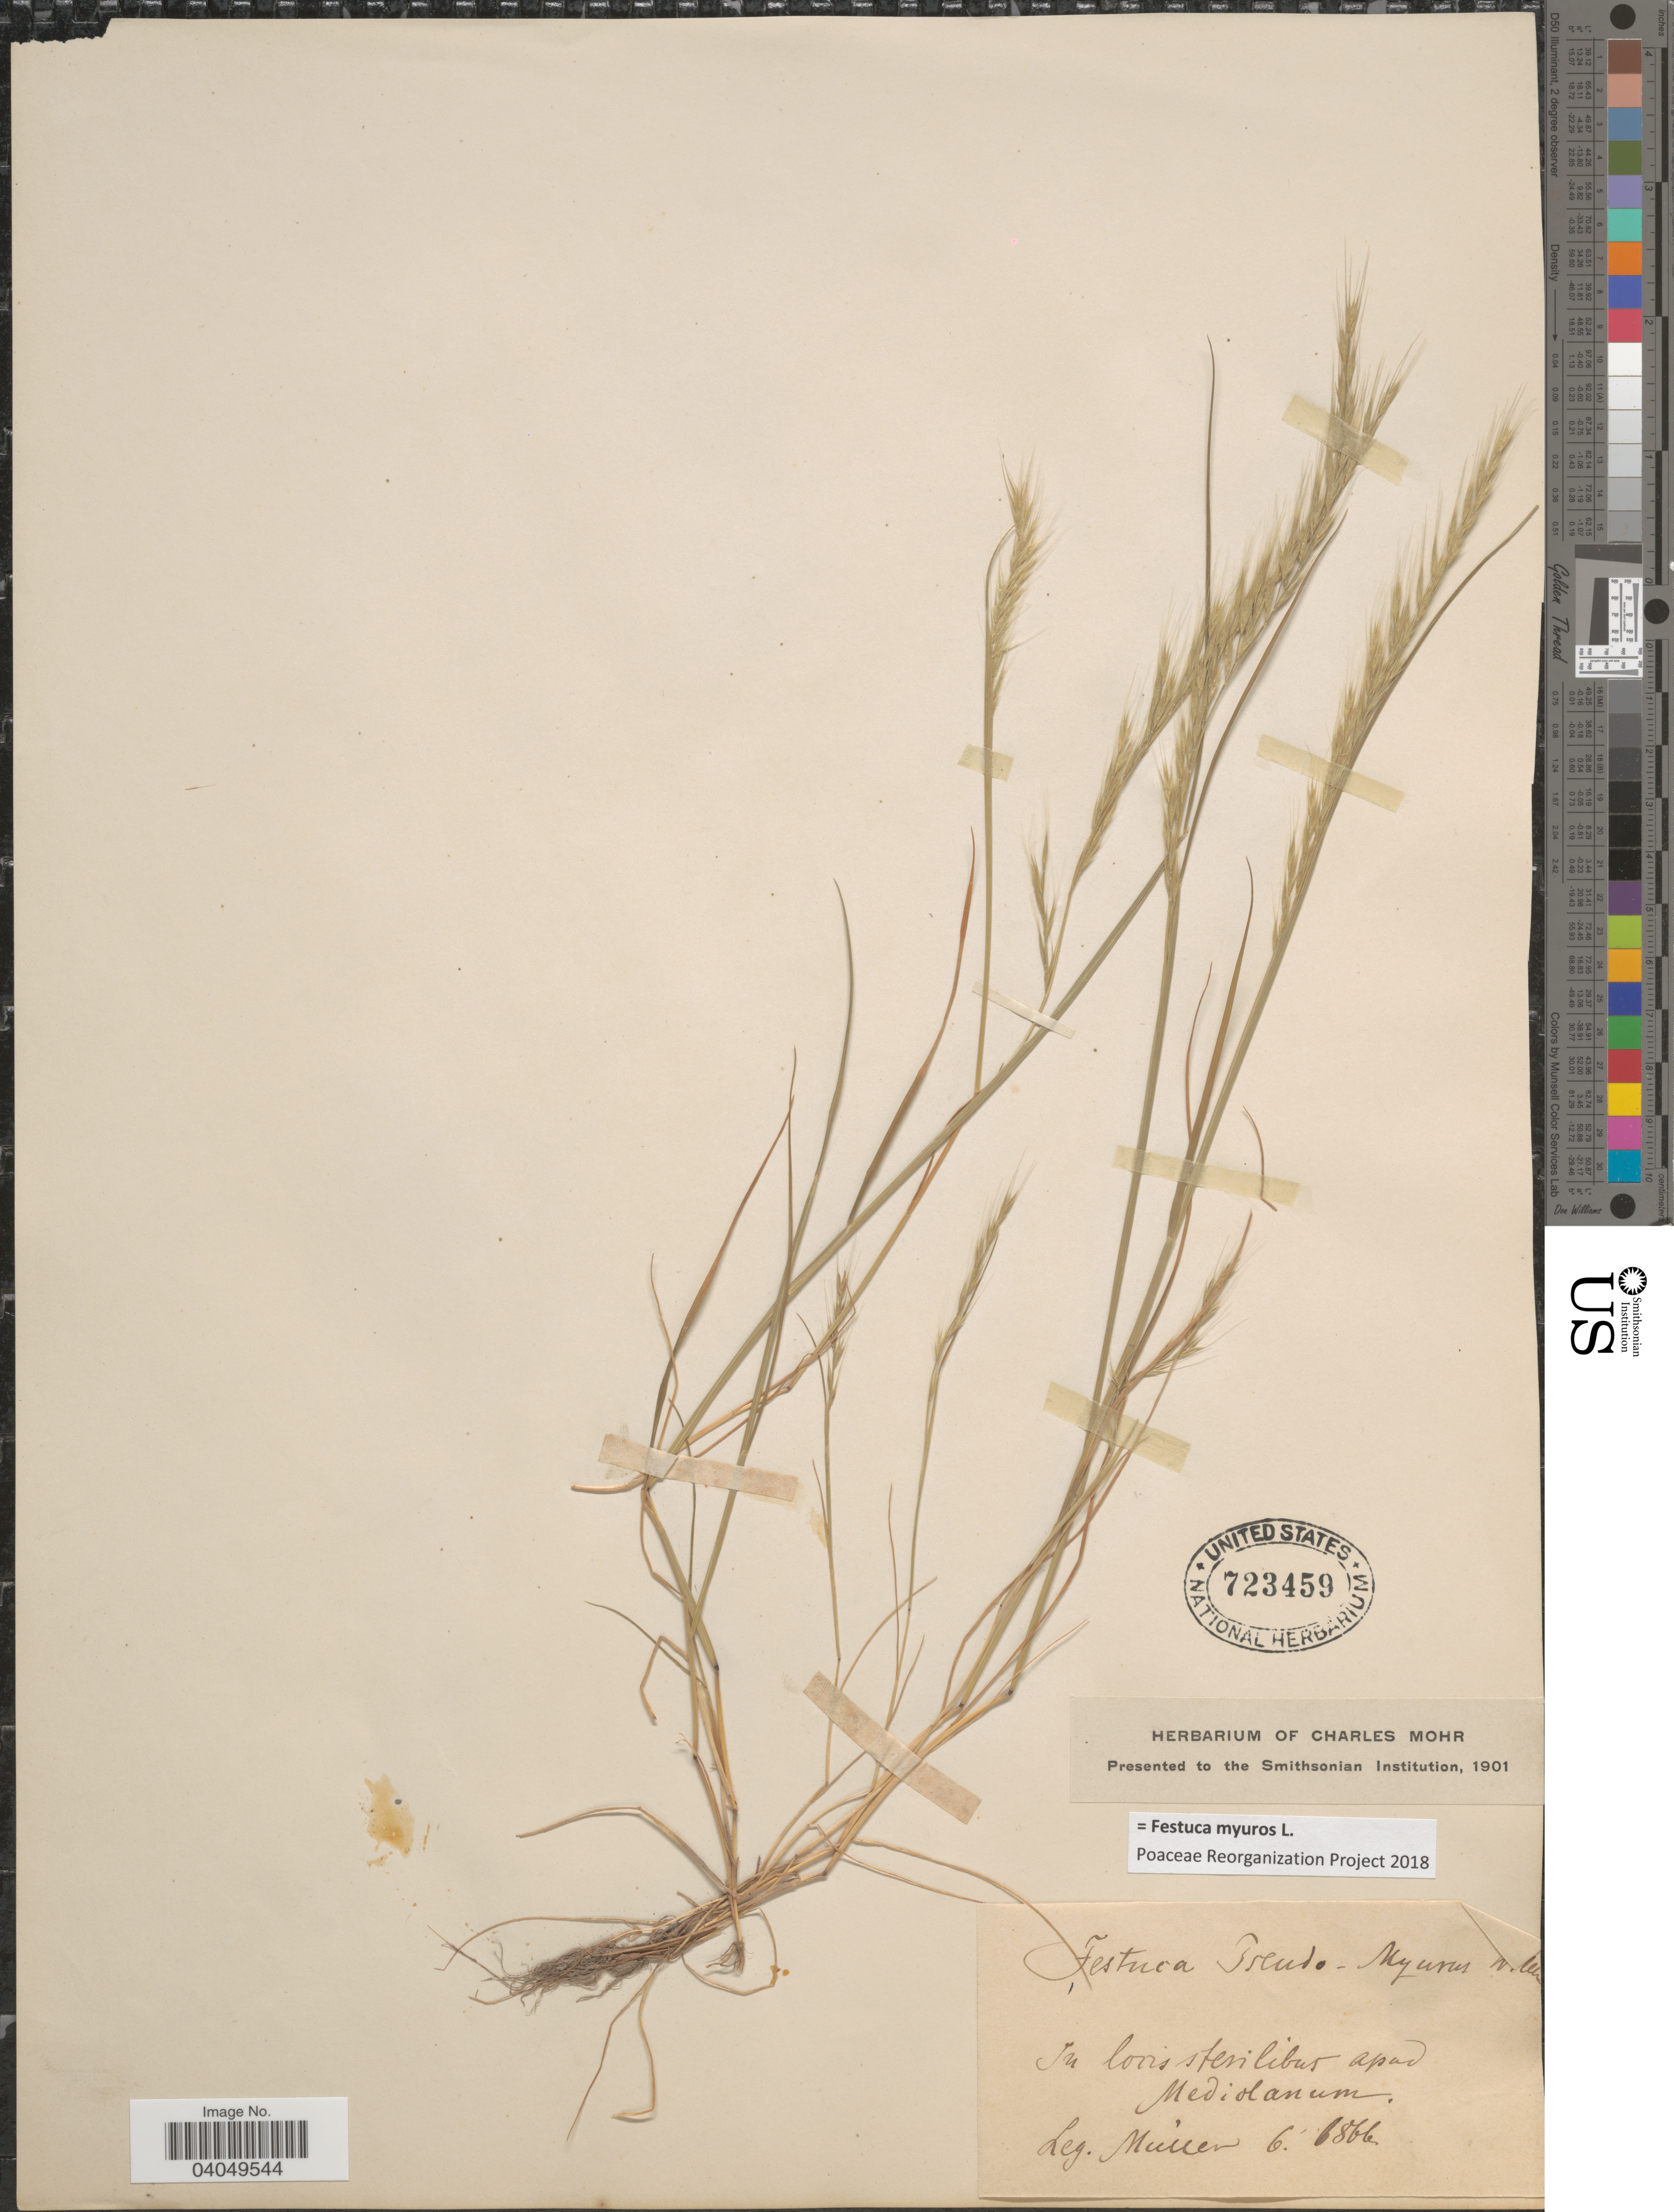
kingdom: Plantae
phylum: Tracheophyta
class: Liliopsida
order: Poales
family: Poaceae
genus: Festuca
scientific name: Festuca myuros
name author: L.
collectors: Müller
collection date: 1866-06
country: Italy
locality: Tu locis sterilibus apud Mediolanum.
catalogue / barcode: US 723459